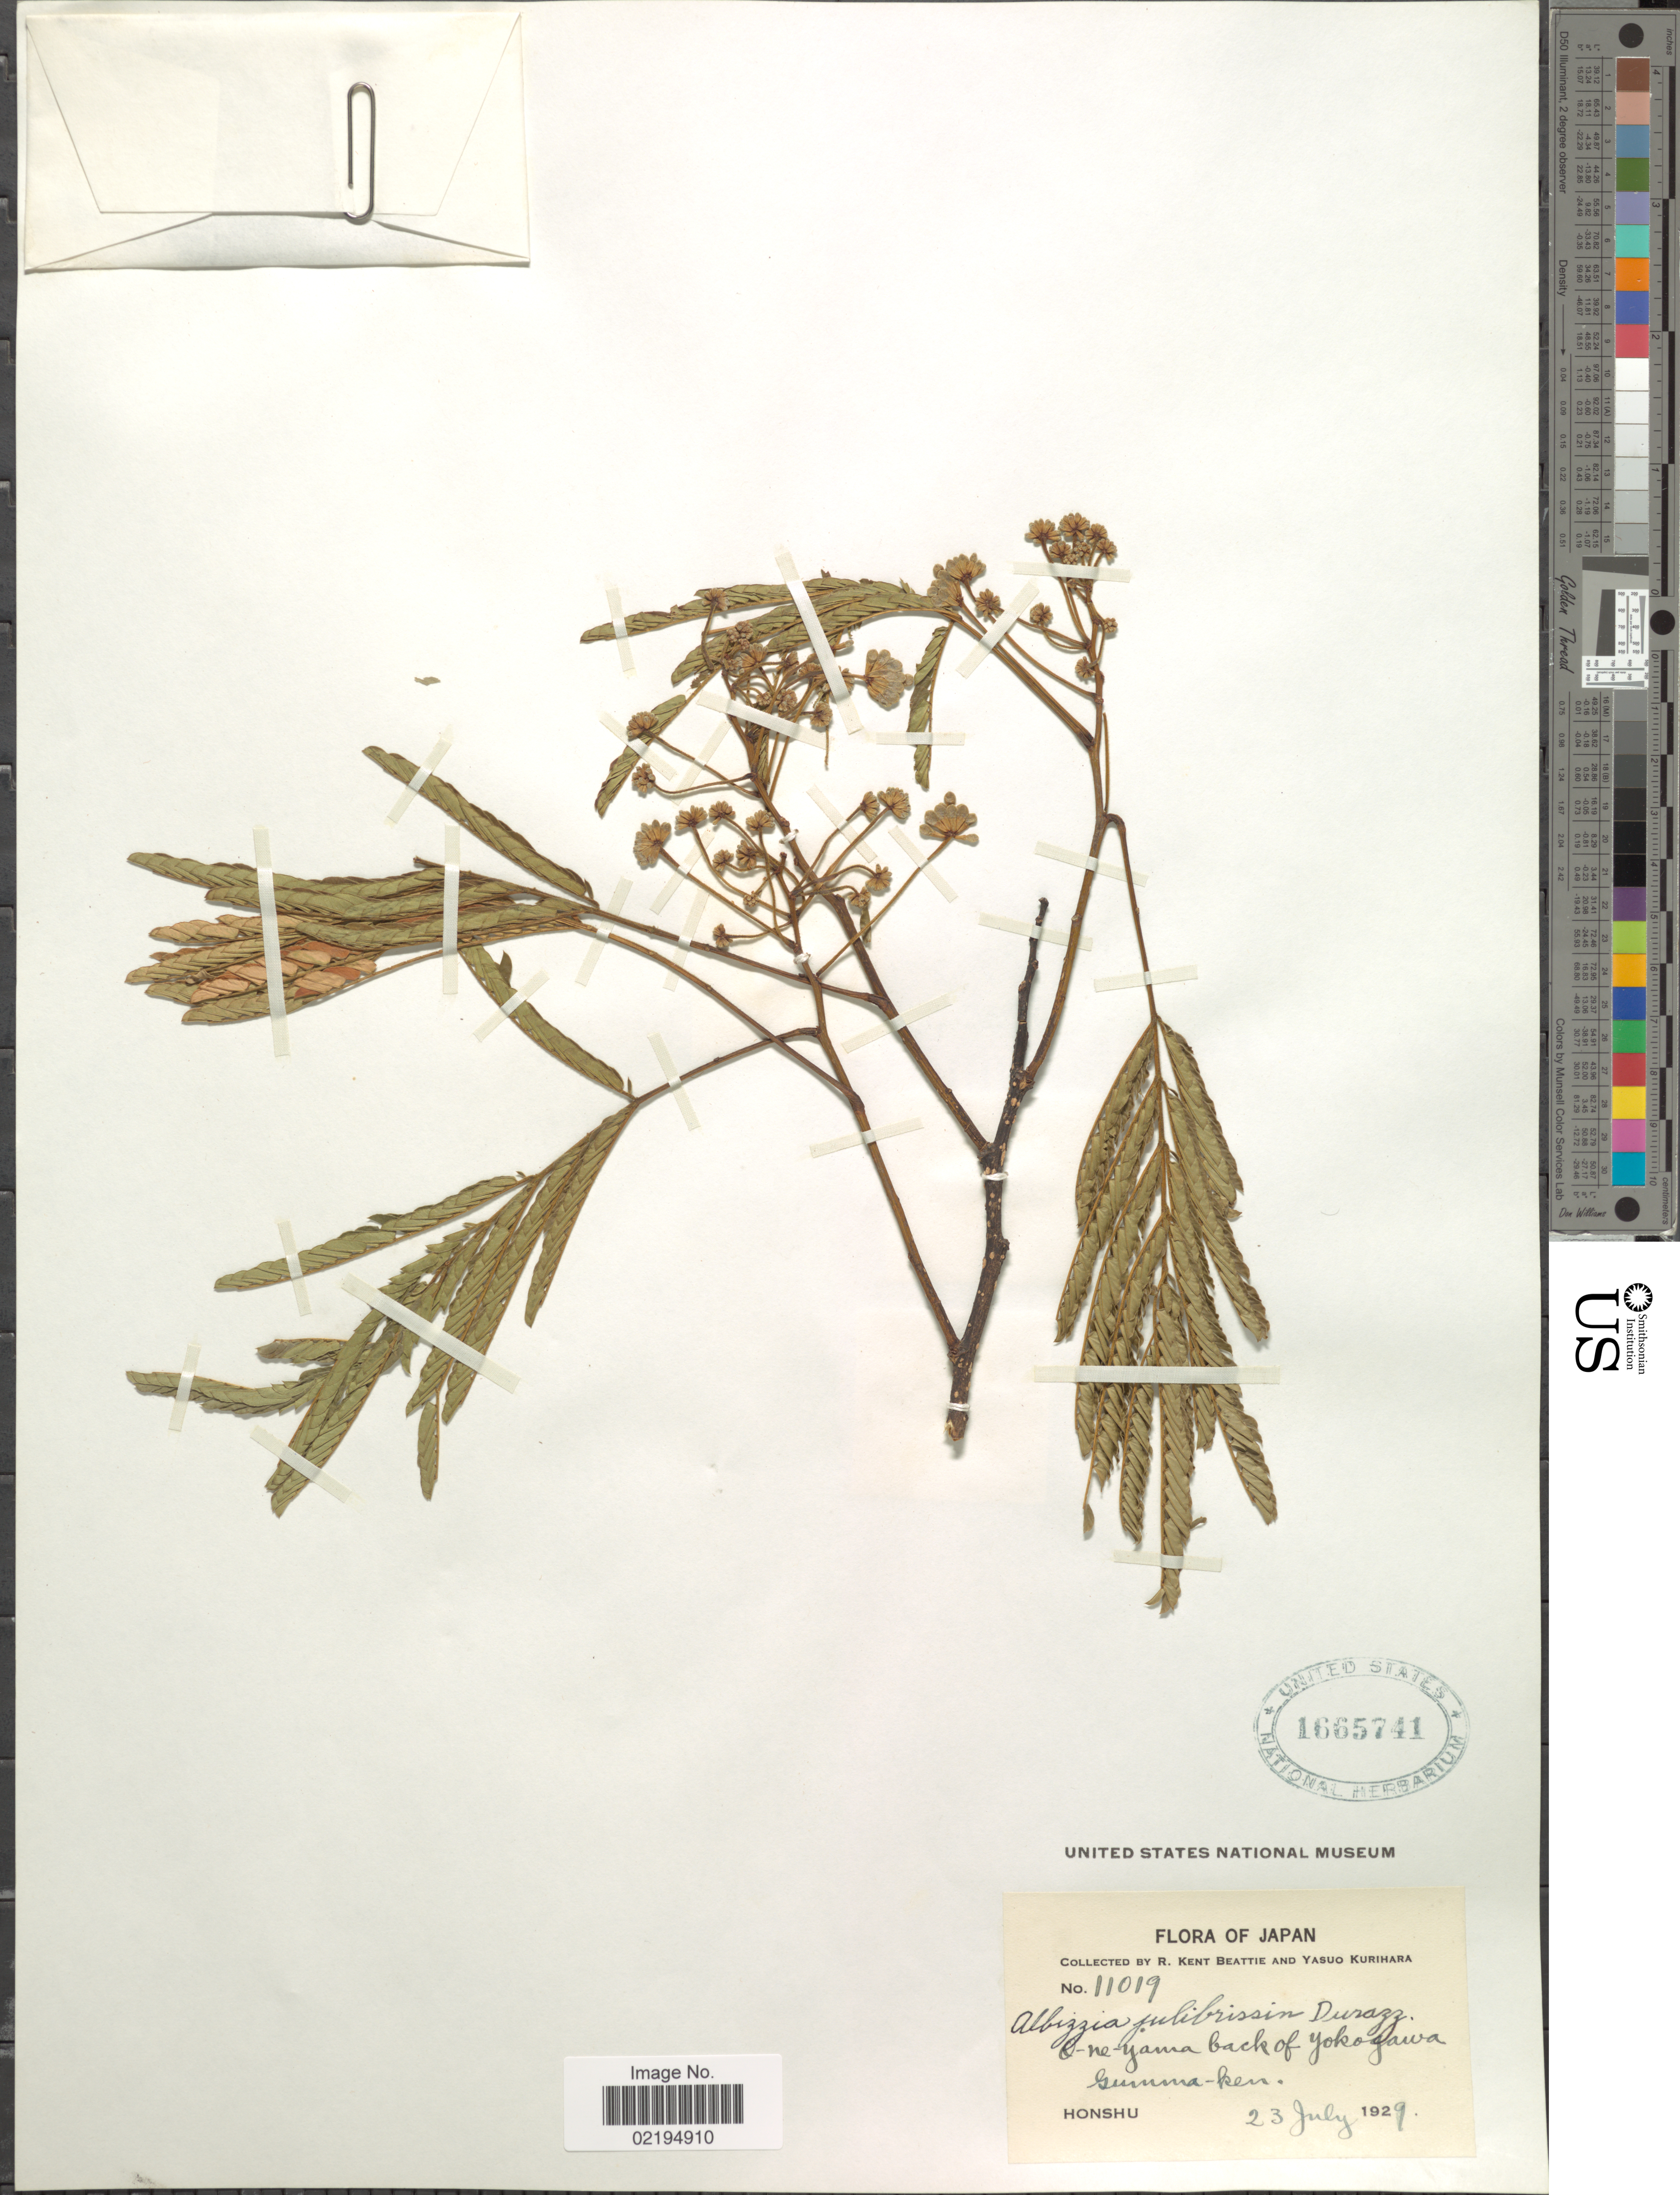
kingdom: Plantae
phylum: Tracheophyta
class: Magnoliopsida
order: Fabales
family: Fabaceae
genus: Albizia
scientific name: Albizia julibrissin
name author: Durazz.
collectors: R. K. Beattie & Y. Kurihara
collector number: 11019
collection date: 1929-07-23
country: Japan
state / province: Gunma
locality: Honshu, O-ne-yama back of Yokogawa Gunma-ken.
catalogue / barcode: US 1665741